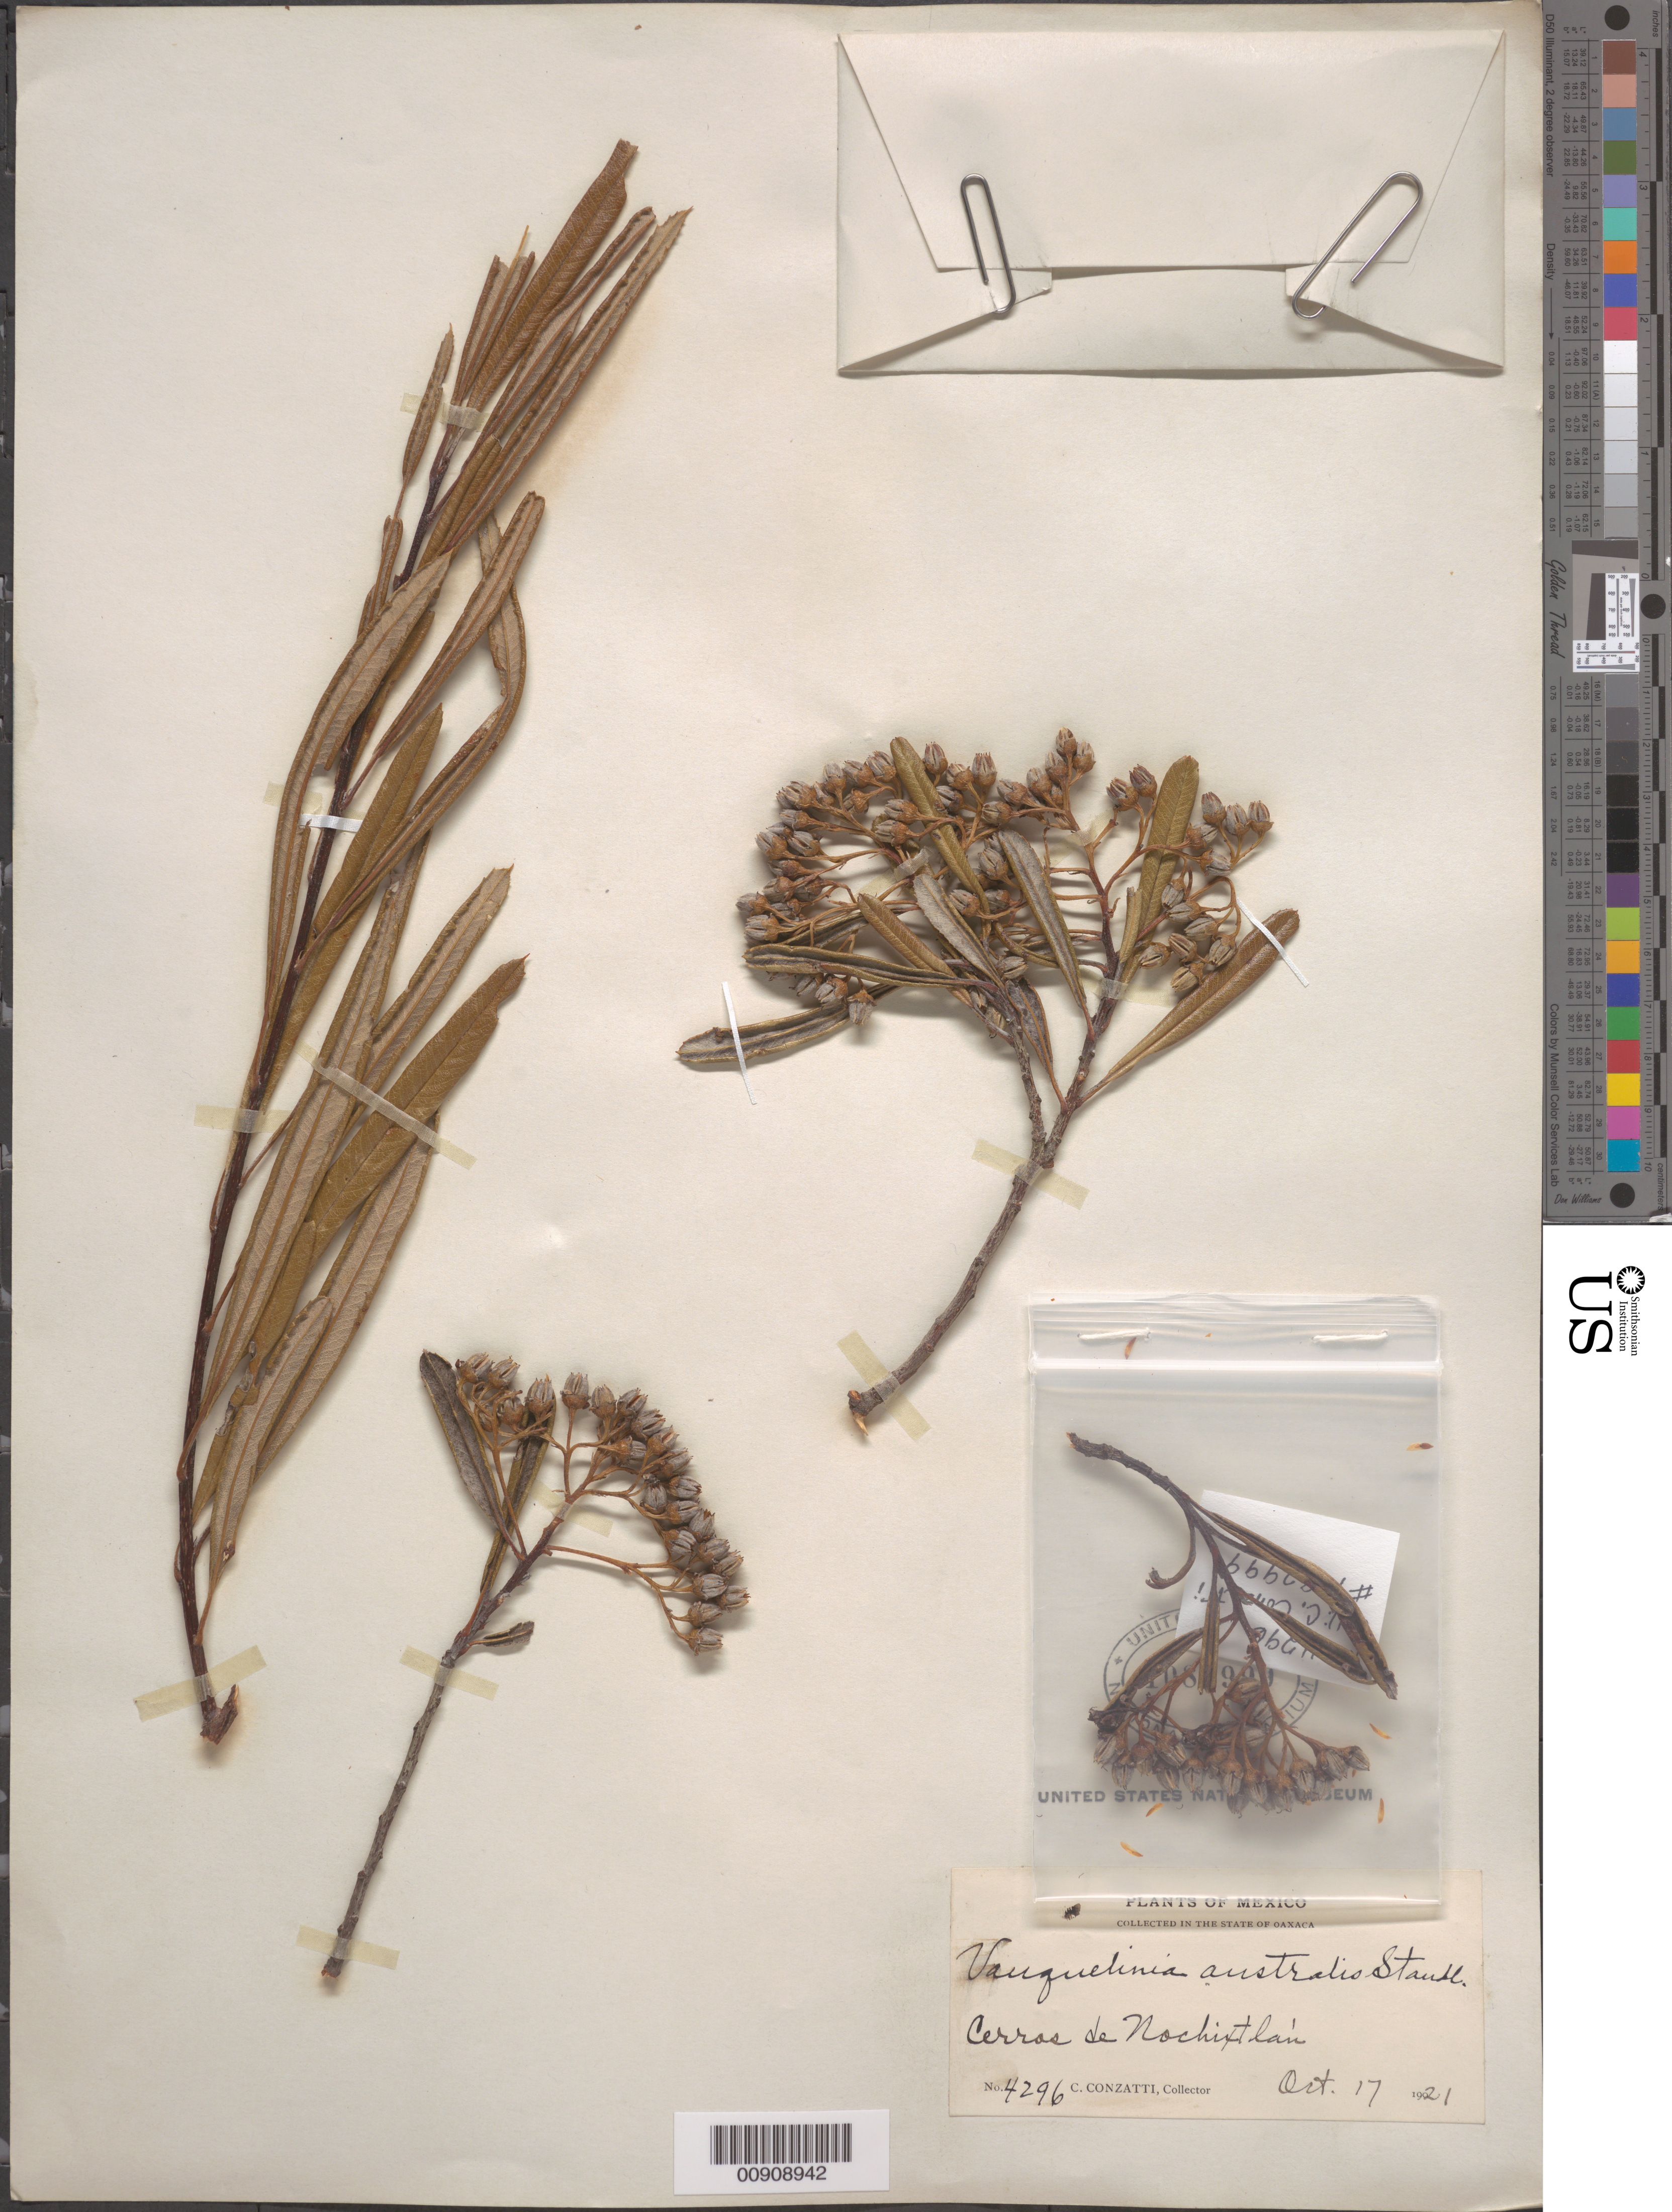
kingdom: Plantae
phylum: Tracheophyta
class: Magnoliopsida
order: Rosales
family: Rosaceae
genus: Vauquelinia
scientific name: Vauquelinia australis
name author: Standl.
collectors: C. Conzatti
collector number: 4296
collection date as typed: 17 Oct 1921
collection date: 1921-10-17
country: Mexico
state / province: Oaxaca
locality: Cerros de Nochixtlán, Oaxaca.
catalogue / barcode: US 1082999